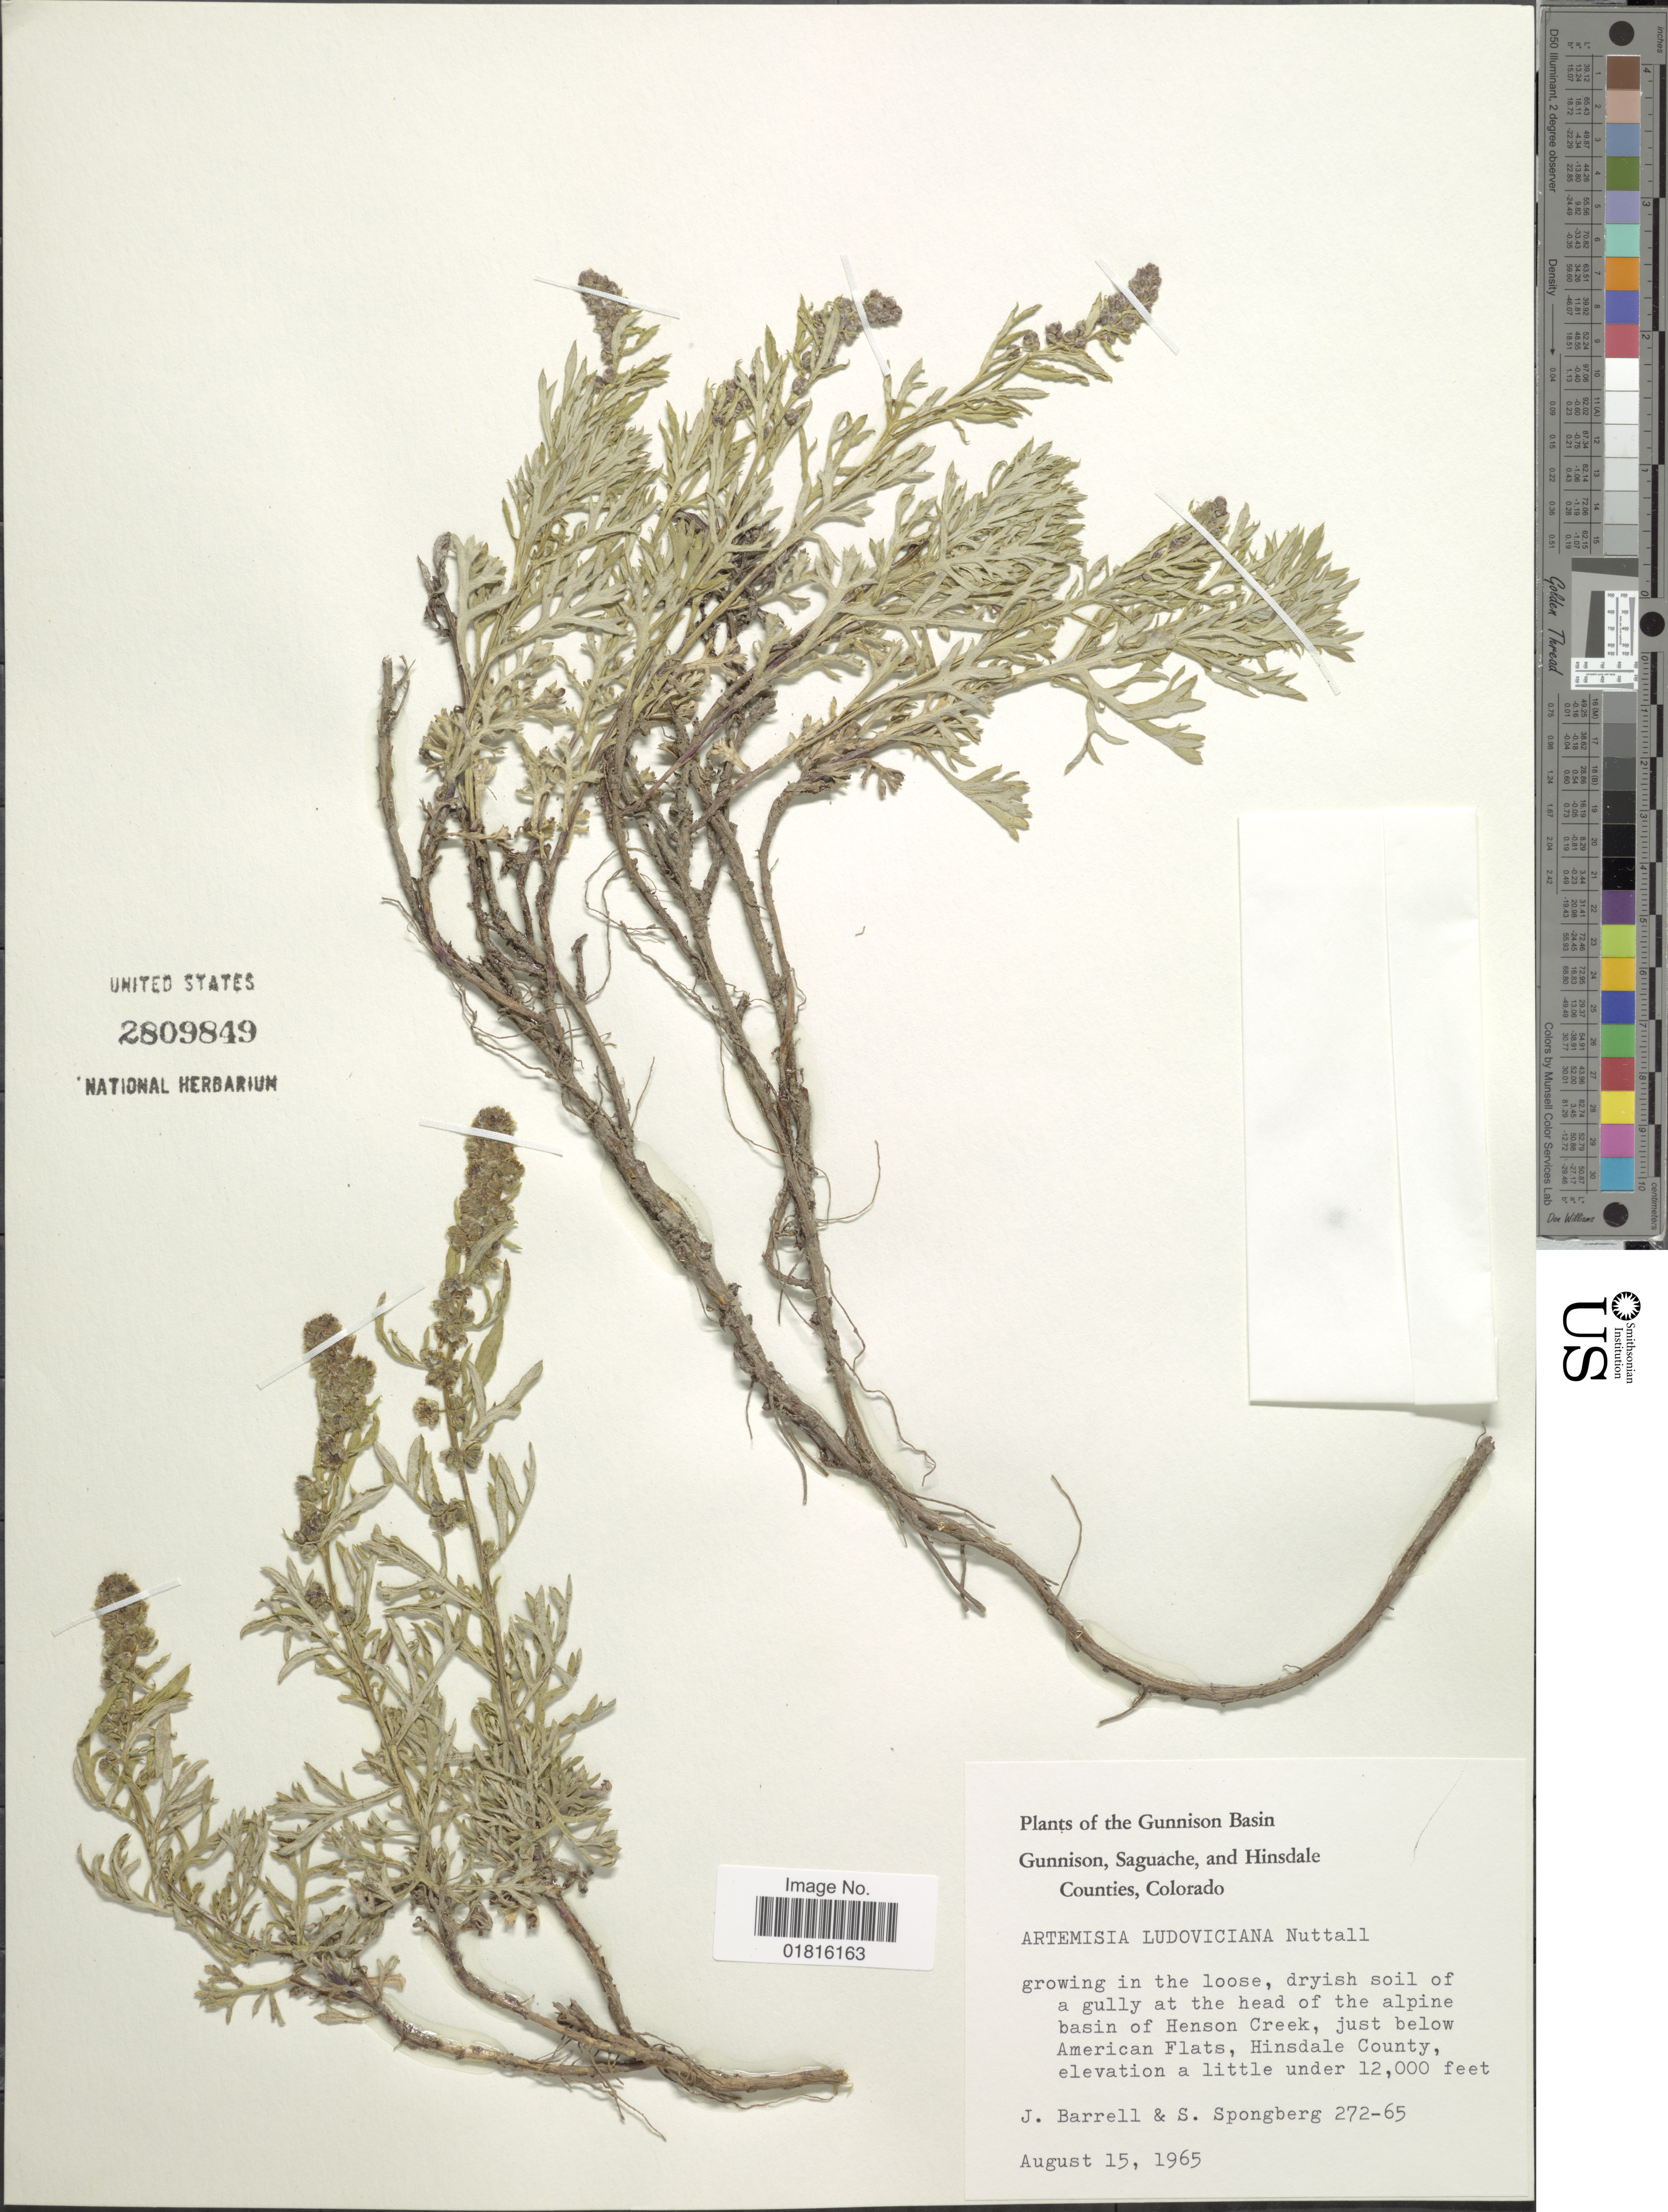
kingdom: Plantae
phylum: Tracheophyta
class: Magnoliopsida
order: Asterales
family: Asteraceae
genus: Artemisia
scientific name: Artemisia ludoviciana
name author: Nutt.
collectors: J. Barrell & S. A.Spongberg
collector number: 272-65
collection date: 1965-08-15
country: United States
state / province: Colorado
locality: The Gunnison Basin Gunnison, Saguache, and Hinsdale Counites, growing in the loose, dryish soil of a gully at the head of the alpine basin of Henson Creek, just below American Flats, Hinsdale County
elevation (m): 3658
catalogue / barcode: US 2809849